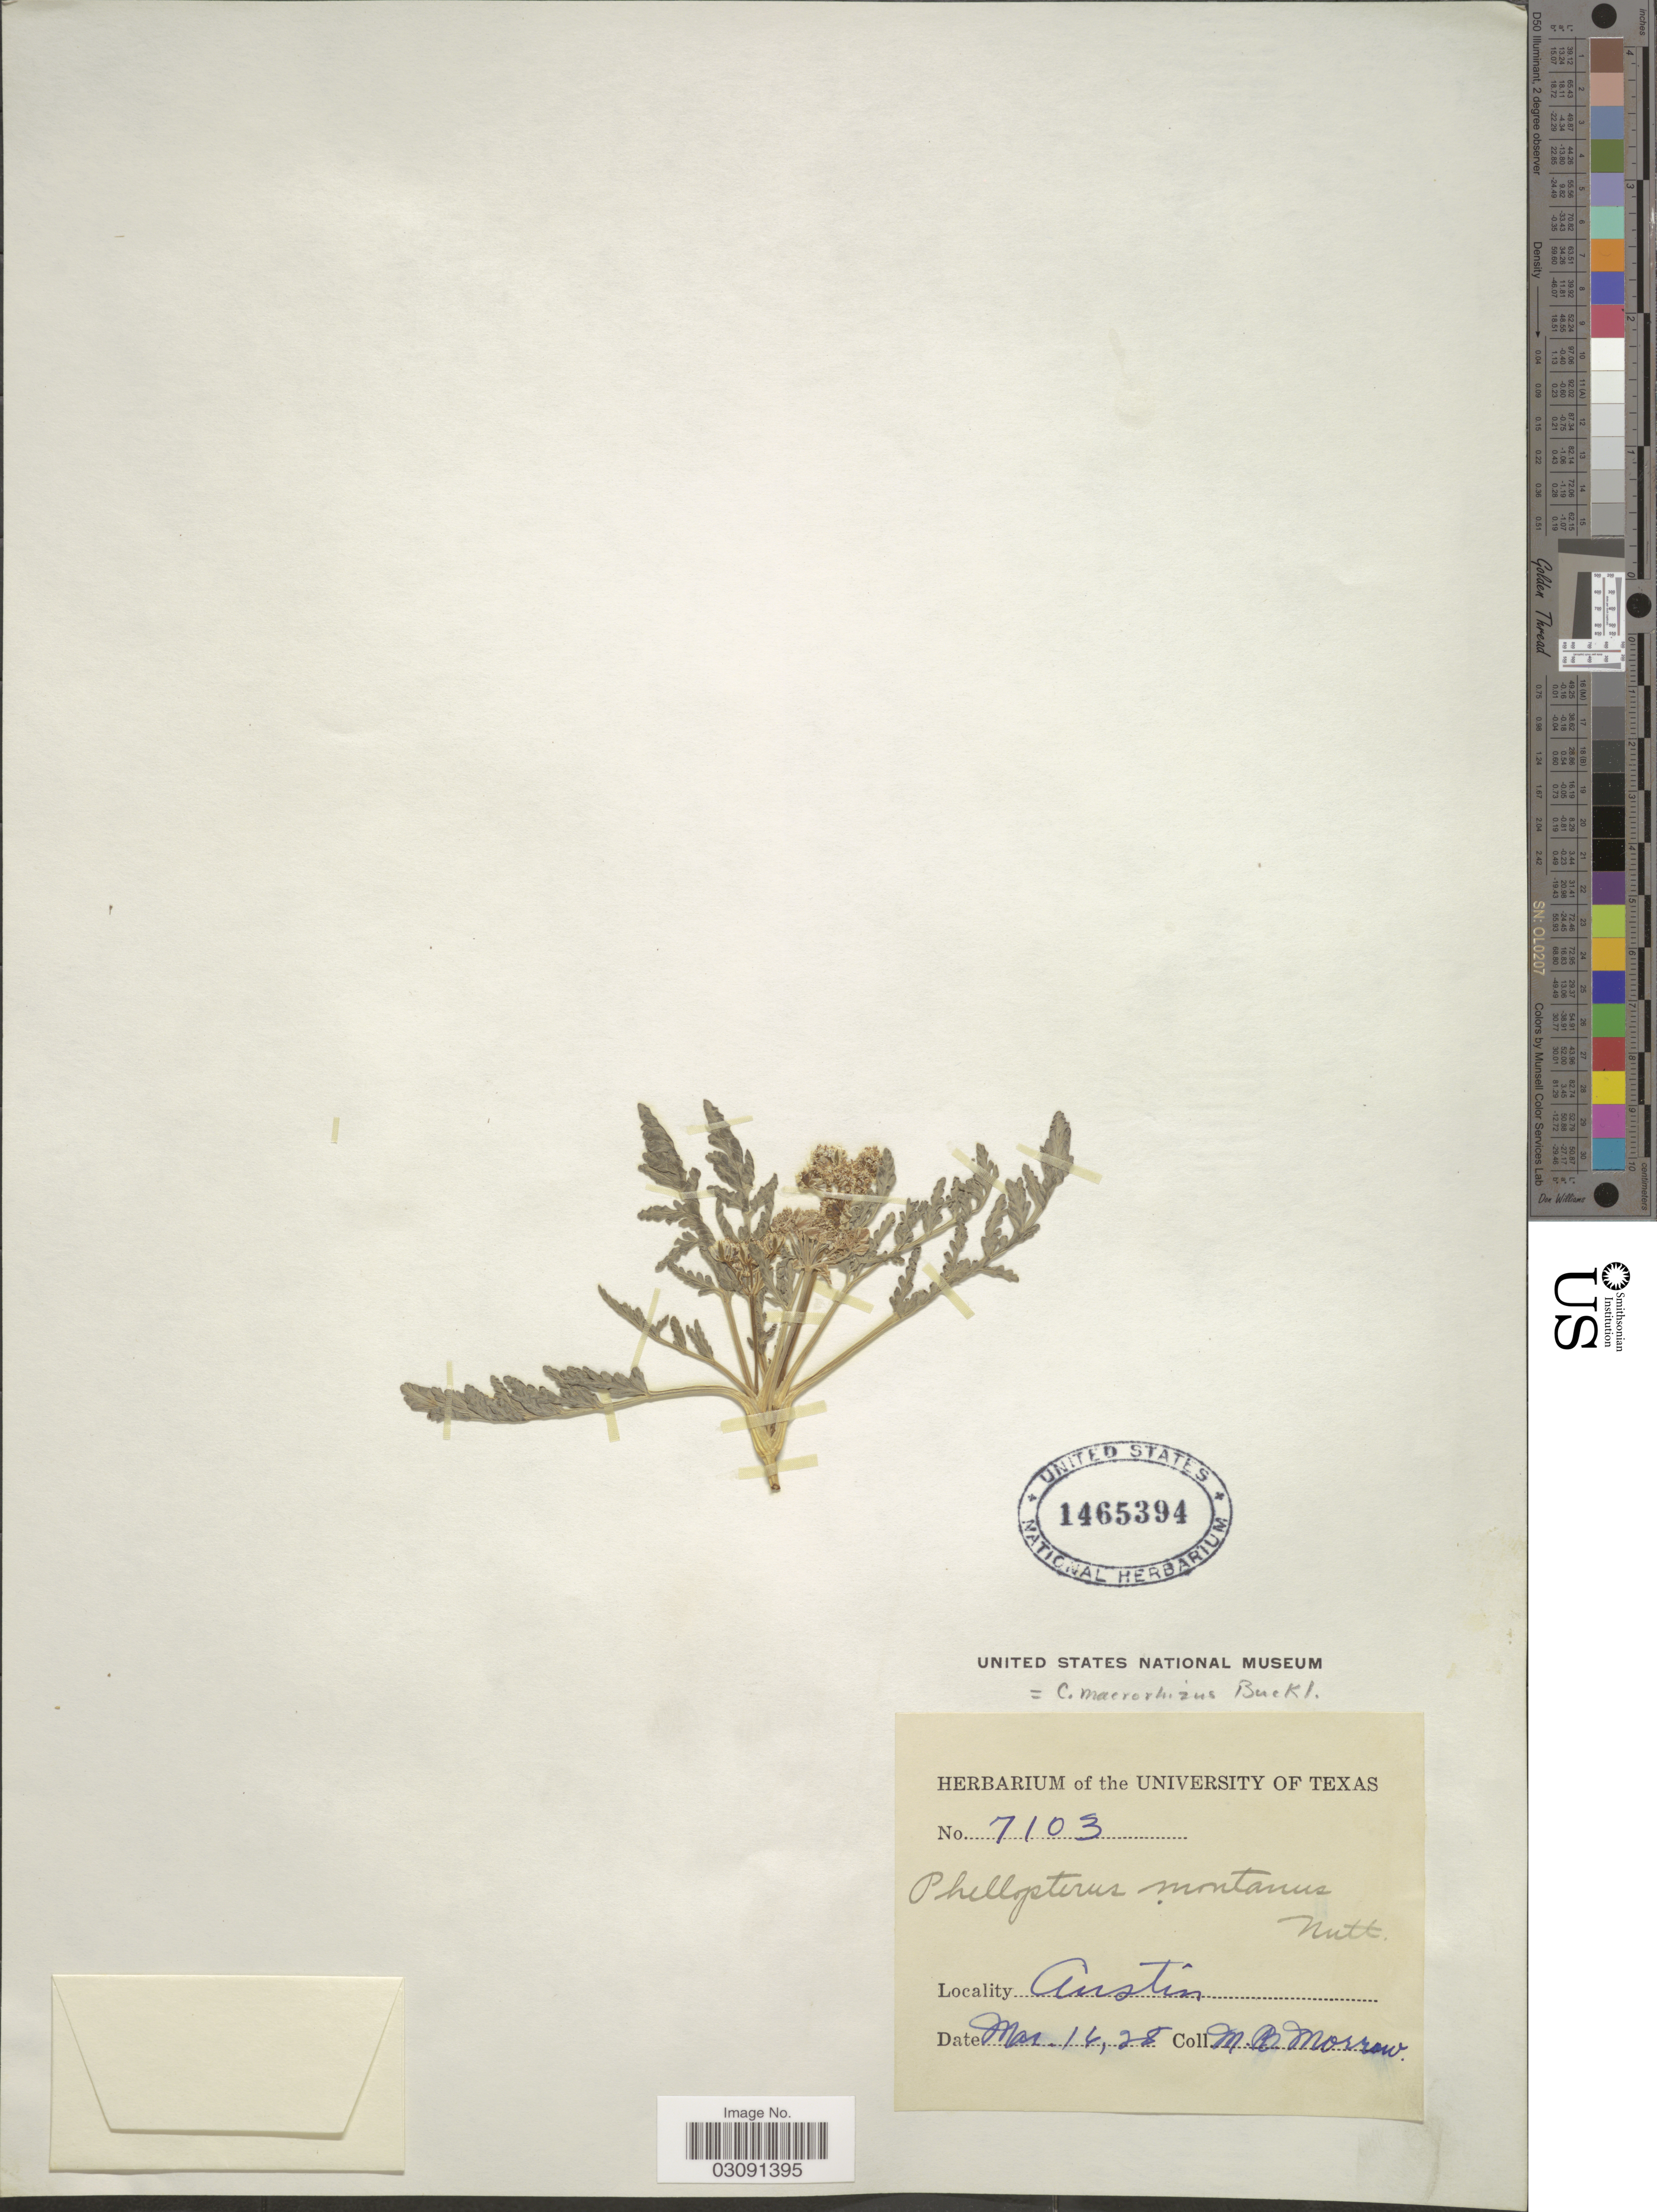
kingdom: Plantae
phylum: Tracheophyta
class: Magnoliopsida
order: Apiales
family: Apiaceae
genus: Cymopterus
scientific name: Cymopterus macrorhizus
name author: Buckley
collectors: M. Morrow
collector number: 7103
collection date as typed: Transcribed d/m/y: 14/3/28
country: United States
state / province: Texas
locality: Austin.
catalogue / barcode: US 1465394